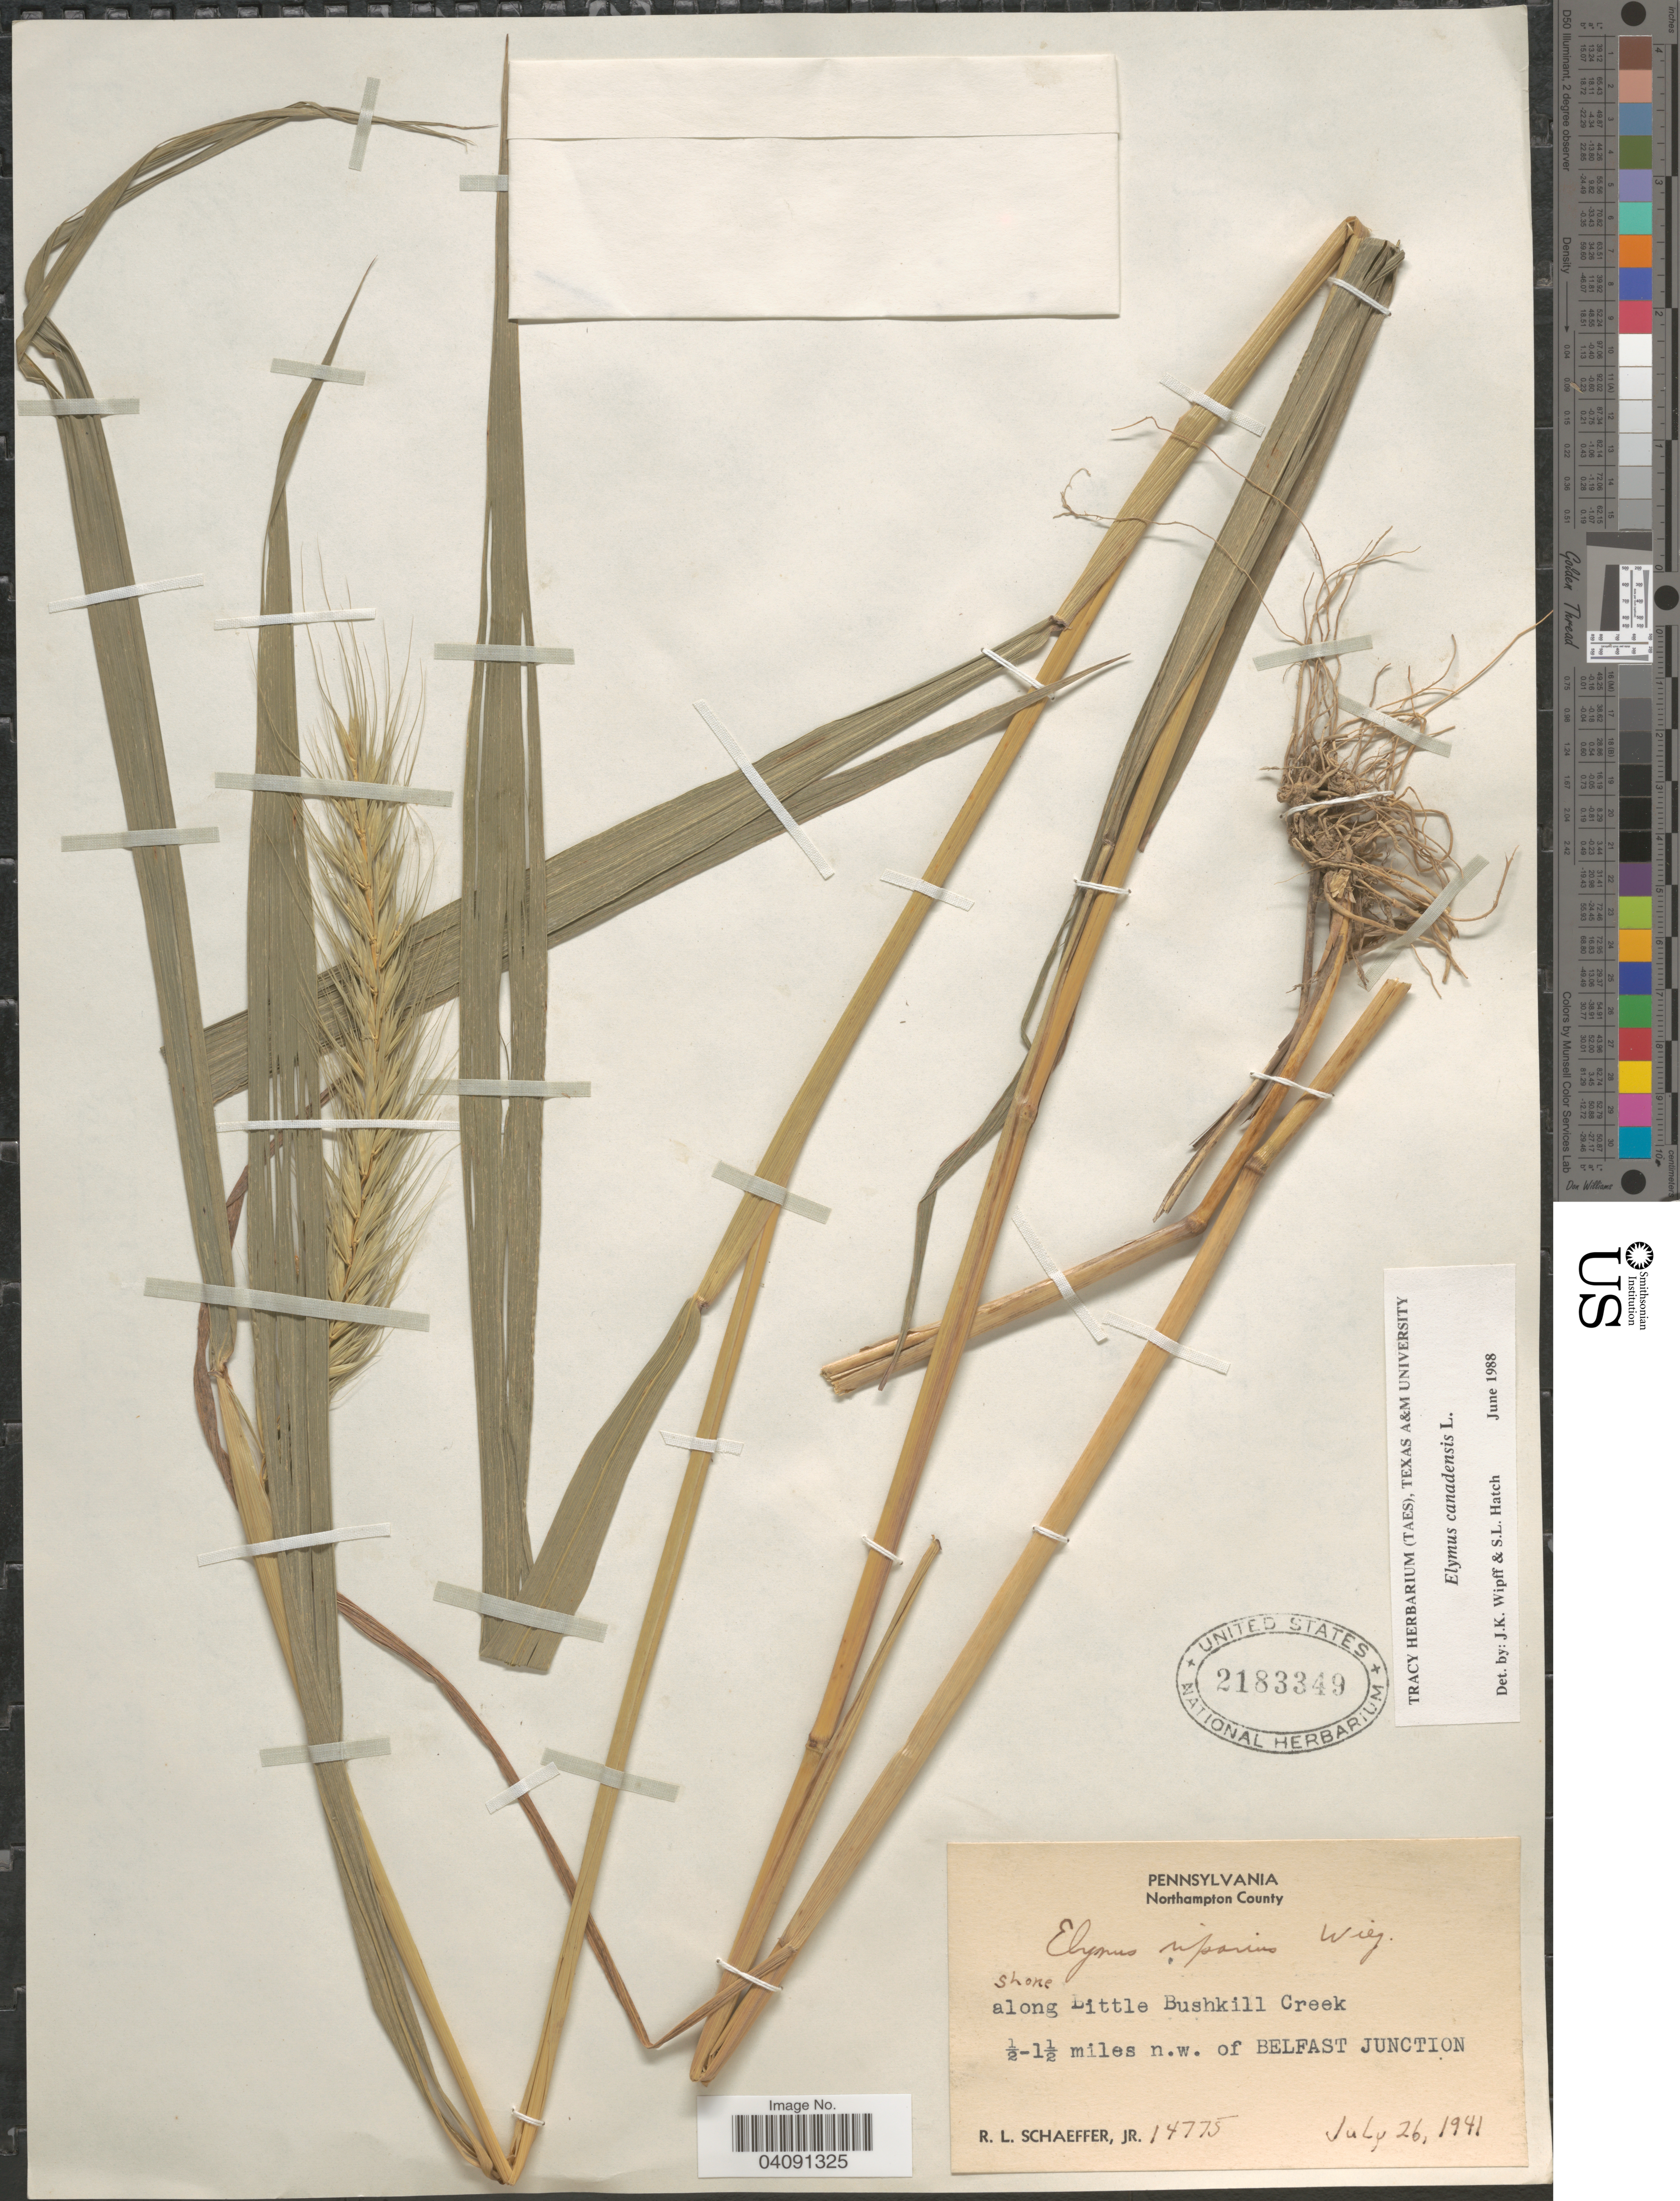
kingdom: Plantae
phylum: Tracheophyta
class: Liliopsida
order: Poales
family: Poaceae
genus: Elymus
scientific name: Elymus canadensis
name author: L.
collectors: R. Schaeffer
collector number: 14775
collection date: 1941-07-26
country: United States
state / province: Pennsylvania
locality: Northampton County. Along Little Bushkill Creek. ½-1½ miles n.w. of Belfast Junction.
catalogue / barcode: US 2183349